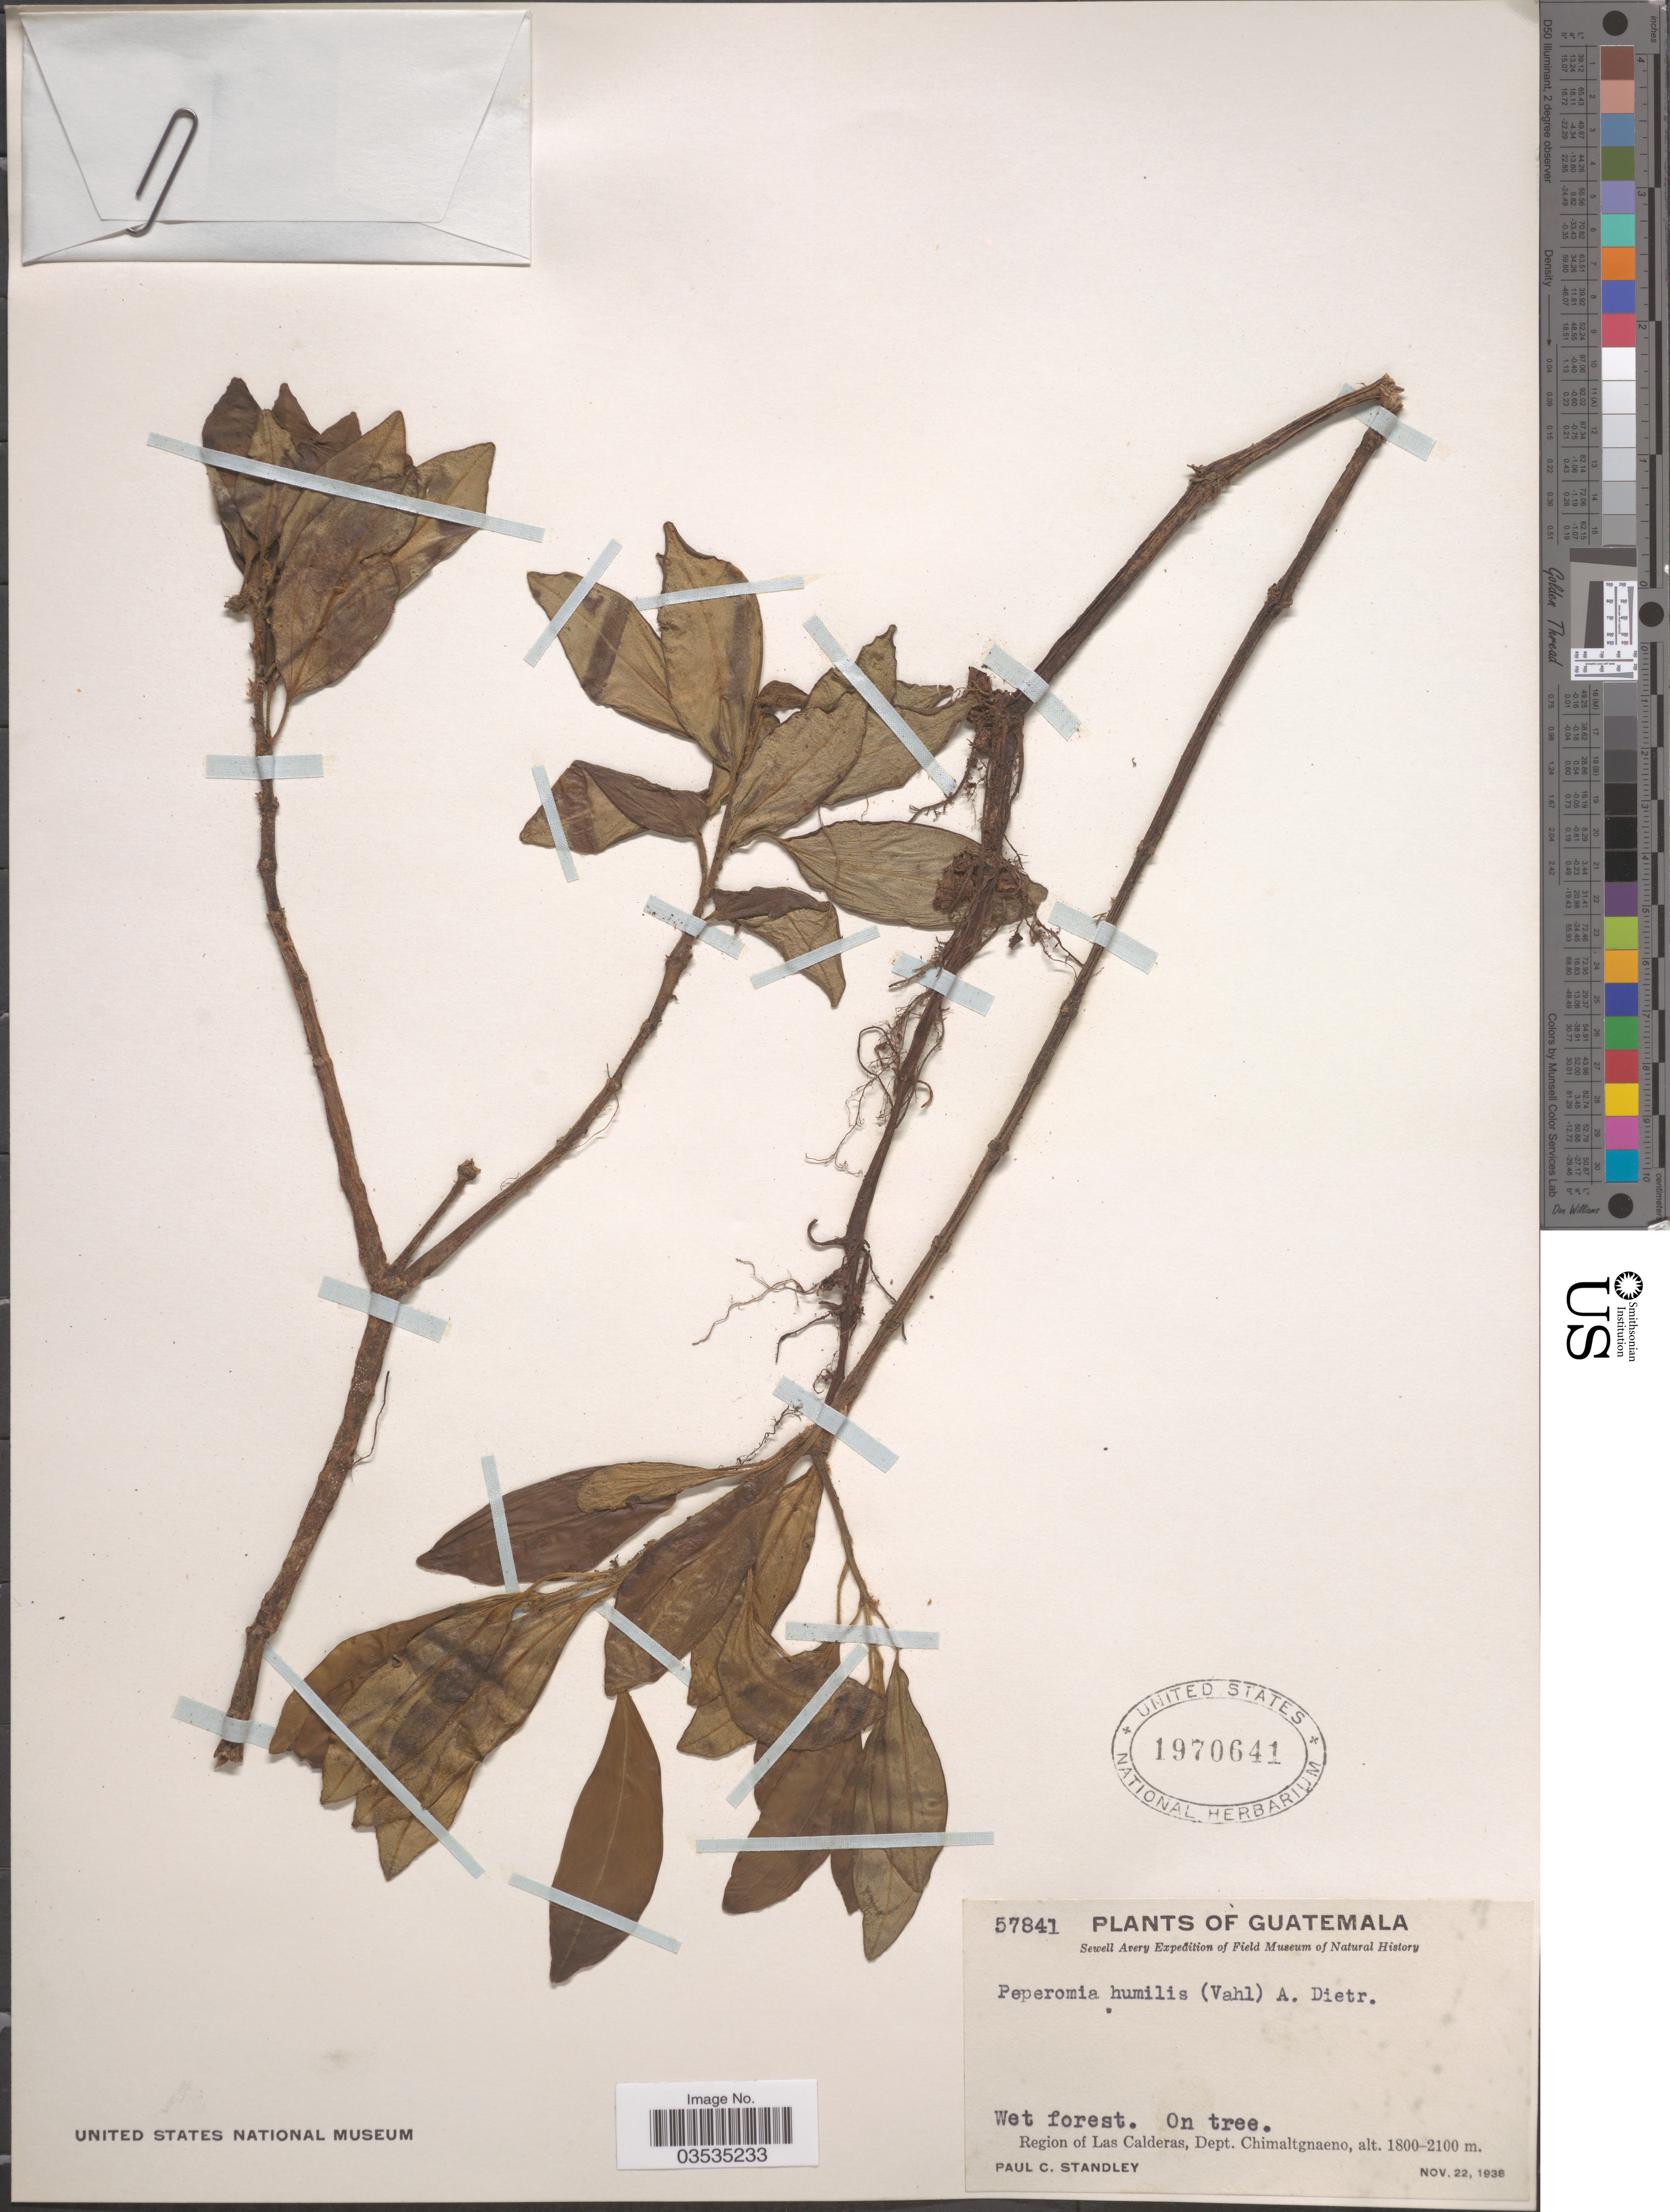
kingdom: Plantae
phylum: Tracheophyta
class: Magnoliopsida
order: Piperales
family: Piperaceae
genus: Peperomia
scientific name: Peperomia obovalifolia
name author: Callejas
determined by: Jiménez, José Estaban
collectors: P. C. Standley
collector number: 57841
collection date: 1938-11-22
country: Guatemala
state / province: Chimaltenango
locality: Region of Las Calderas, Dept. Chimaltgnaeno.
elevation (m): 1800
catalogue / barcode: US 1970641